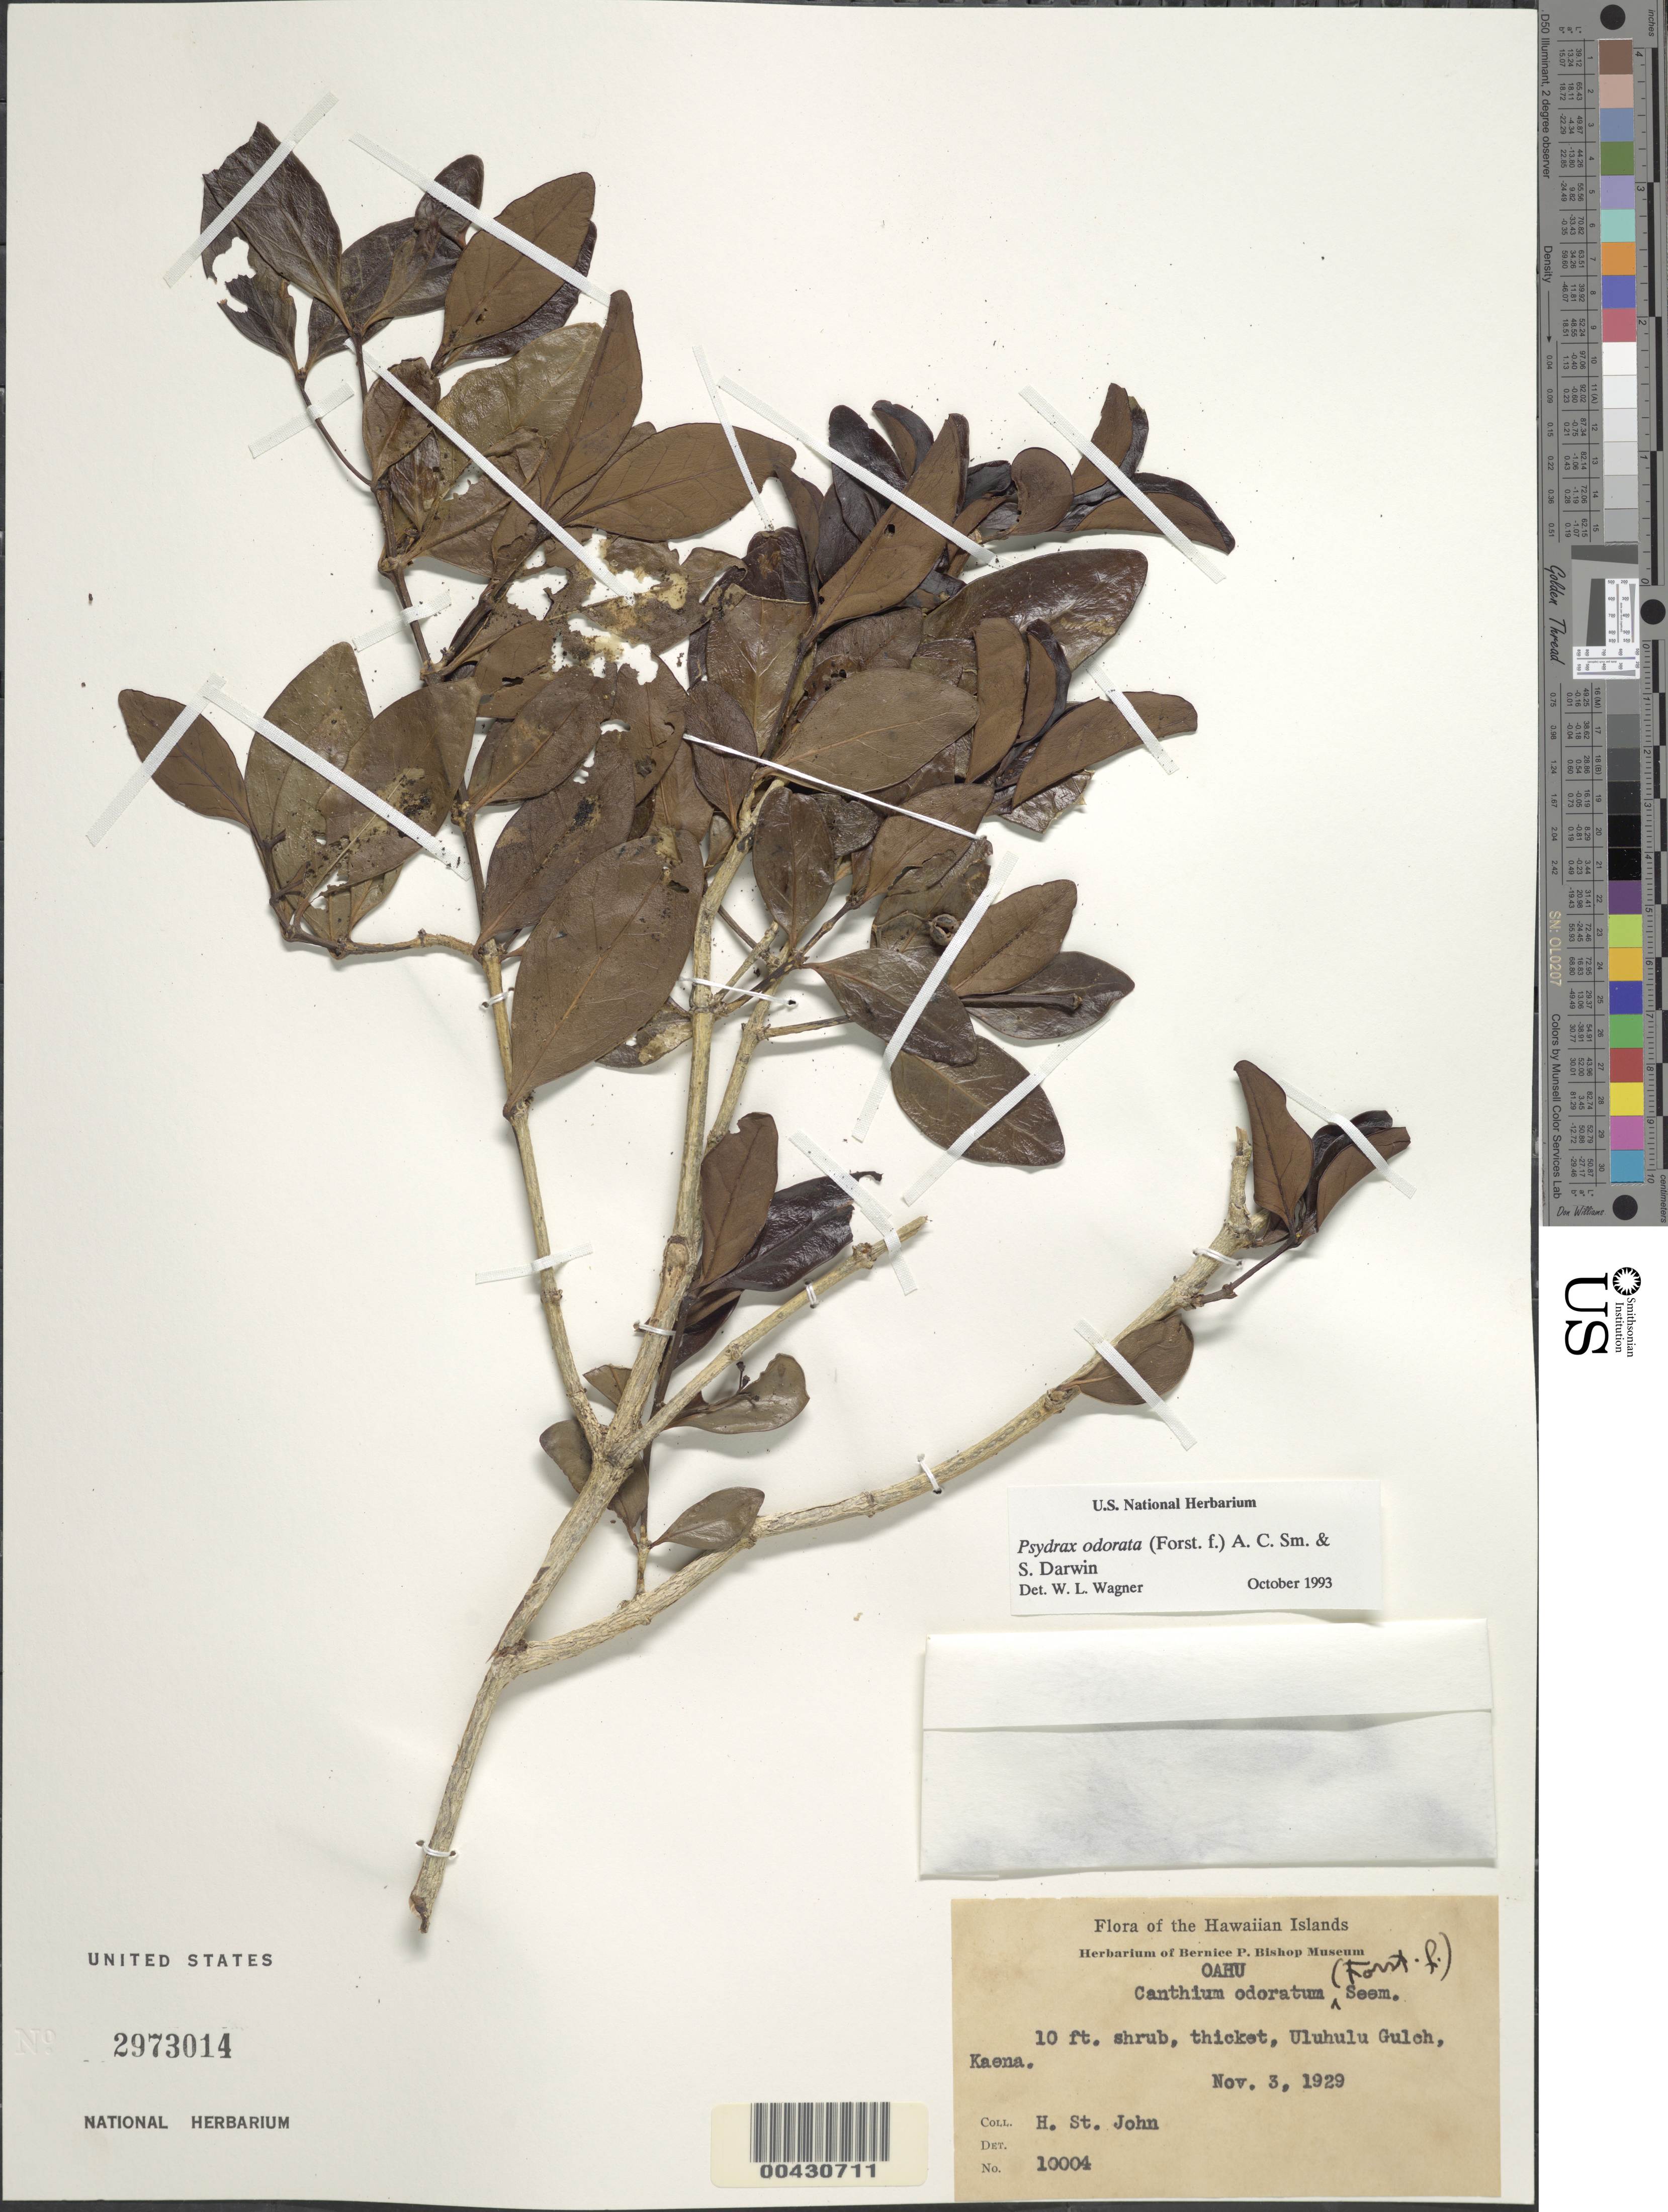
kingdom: Plantae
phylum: Tracheophyta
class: Magnoliopsida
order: Gentianales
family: Rubiaceae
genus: Psydrax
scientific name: Psydrax odorata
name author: (G. Forst.) A.C. Sm. & S.P. Darwin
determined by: Wagner, W. L., (BOT), Smithsonian Institution - National Museum of Natural History (UNITED STATES)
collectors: H. St. John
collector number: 10004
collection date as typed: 3 Nov 1929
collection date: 1929-11-03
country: United States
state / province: Hawaii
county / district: Honolulu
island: Oahu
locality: Uluhulu Gulch, Kaena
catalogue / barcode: US 2973014